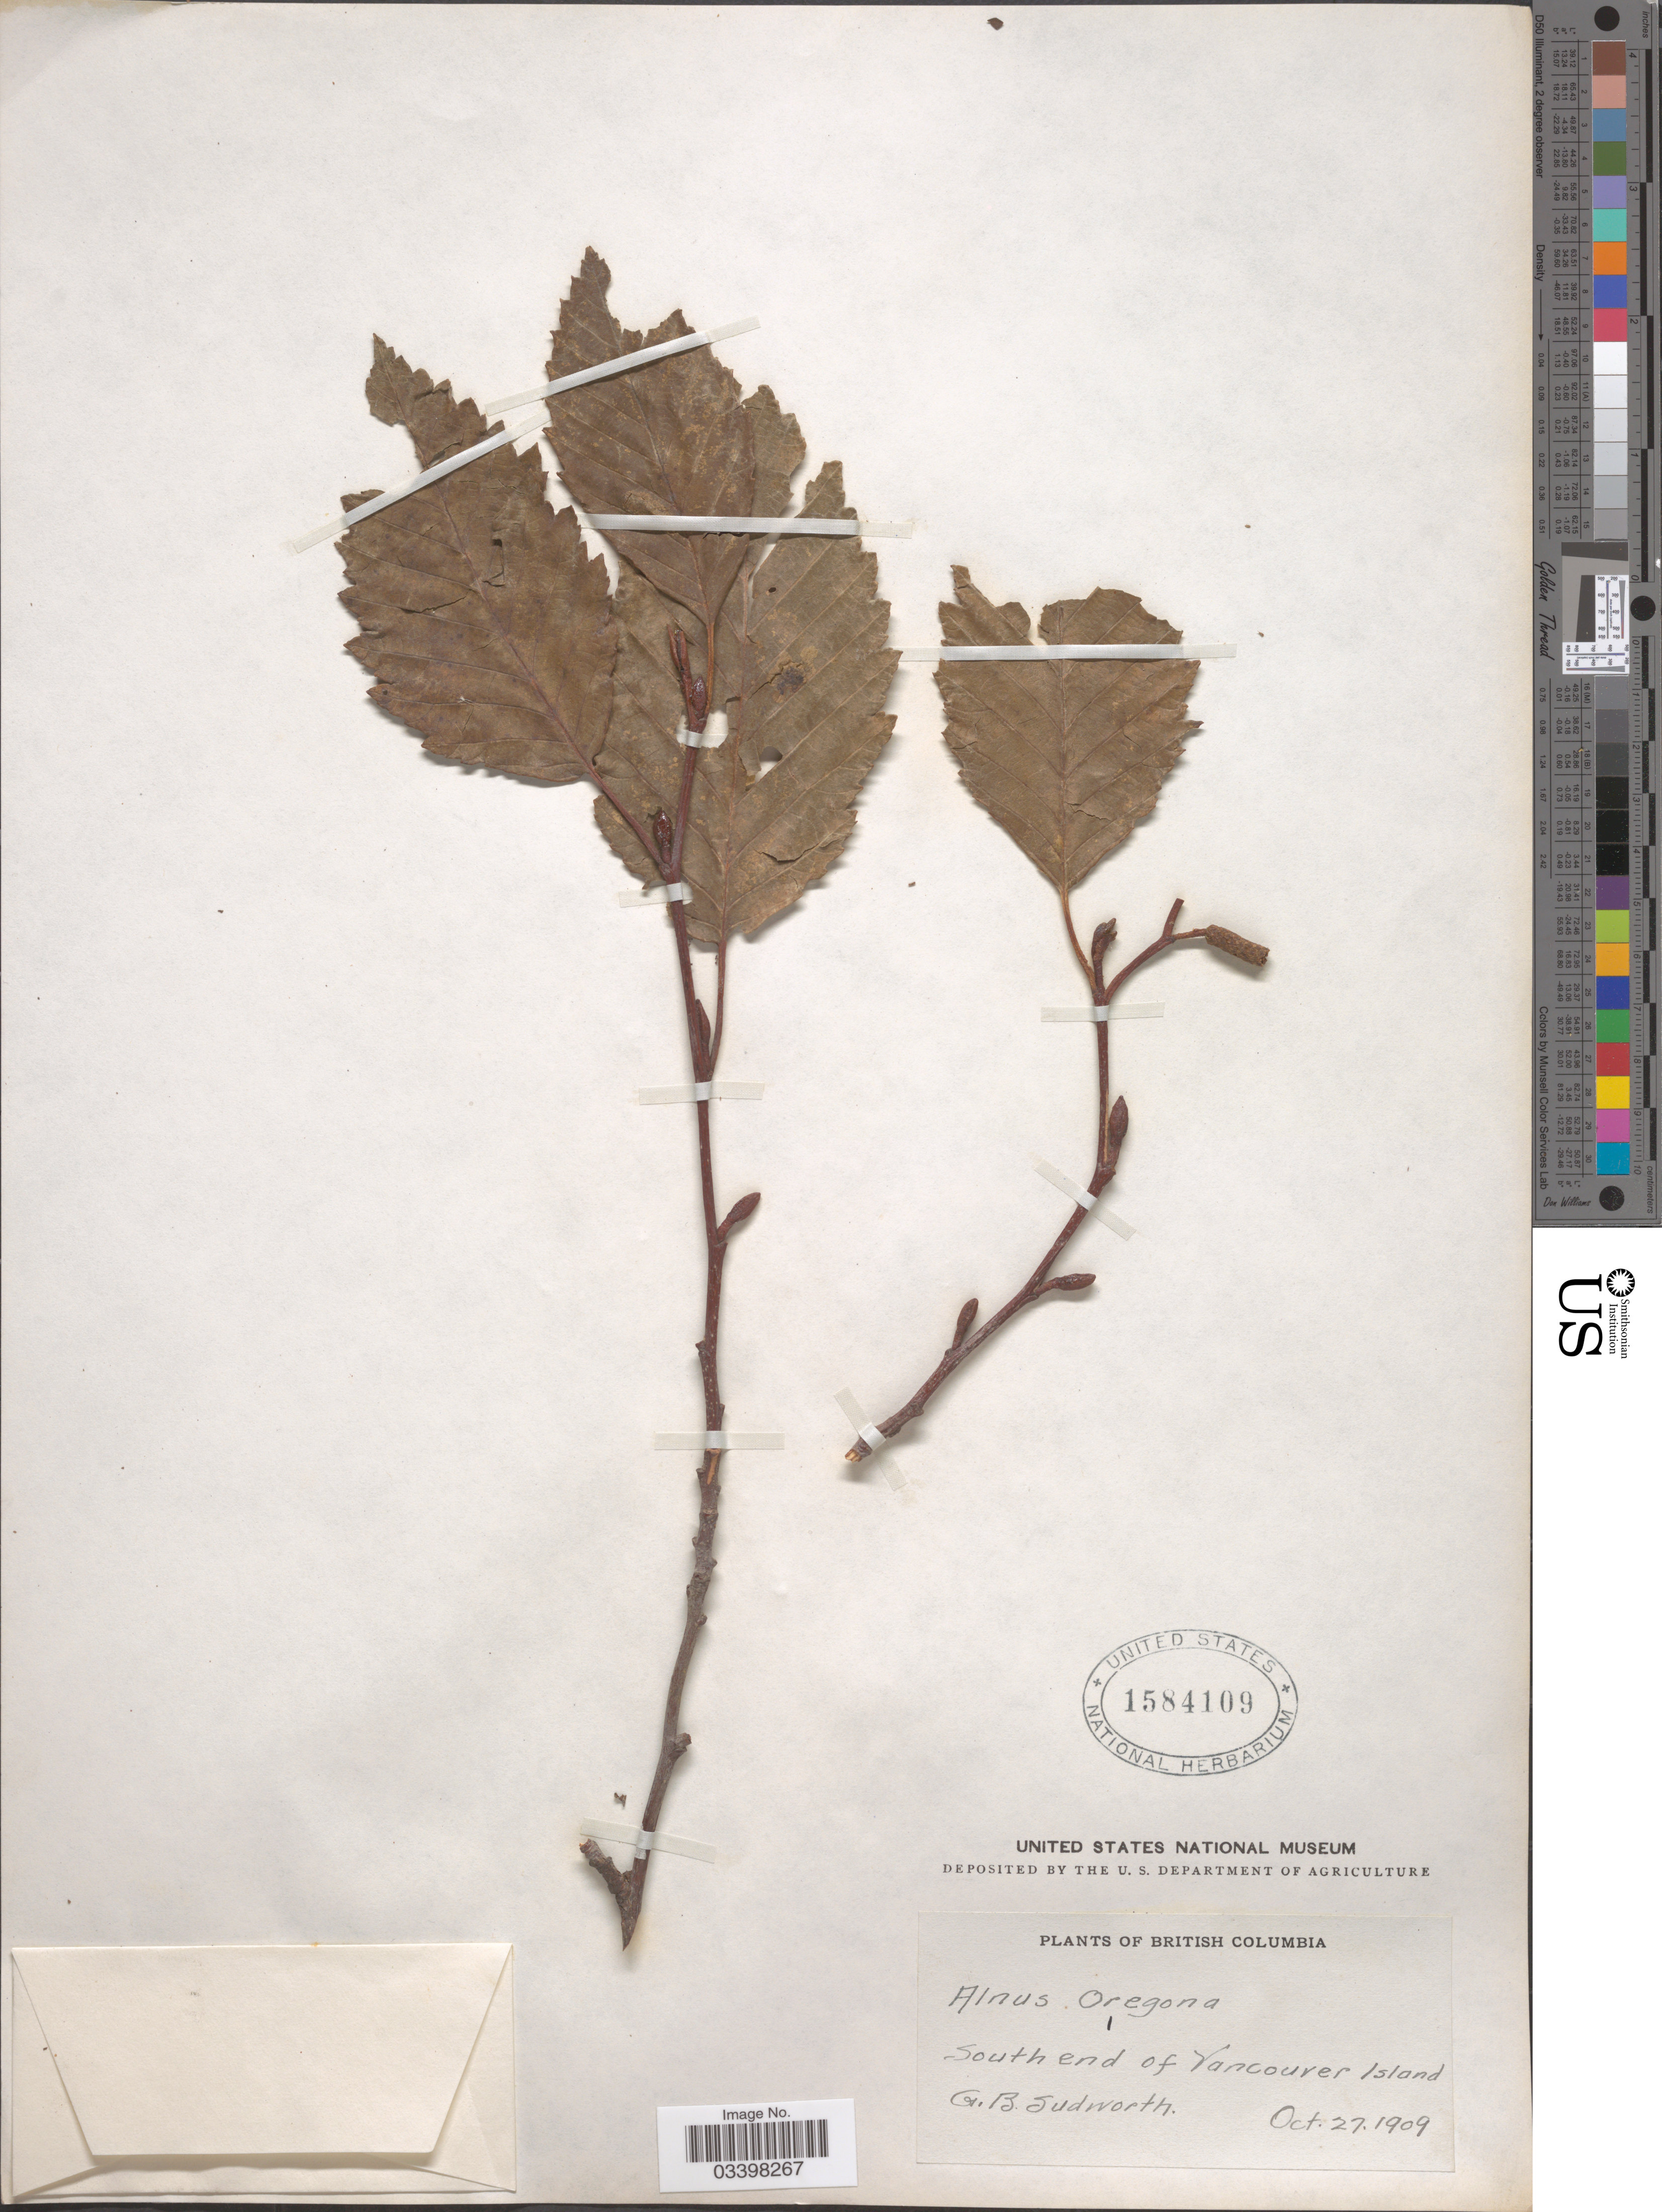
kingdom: Plantae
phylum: Tracheophyta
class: Magnoliopsida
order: Fagales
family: Betulaceae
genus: Alnus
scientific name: Alnus rubra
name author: Bong.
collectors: G. B. Sudworth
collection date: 1909-10-27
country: Canada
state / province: British Columbia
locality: South end of Vancouver Island.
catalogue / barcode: US 1584109